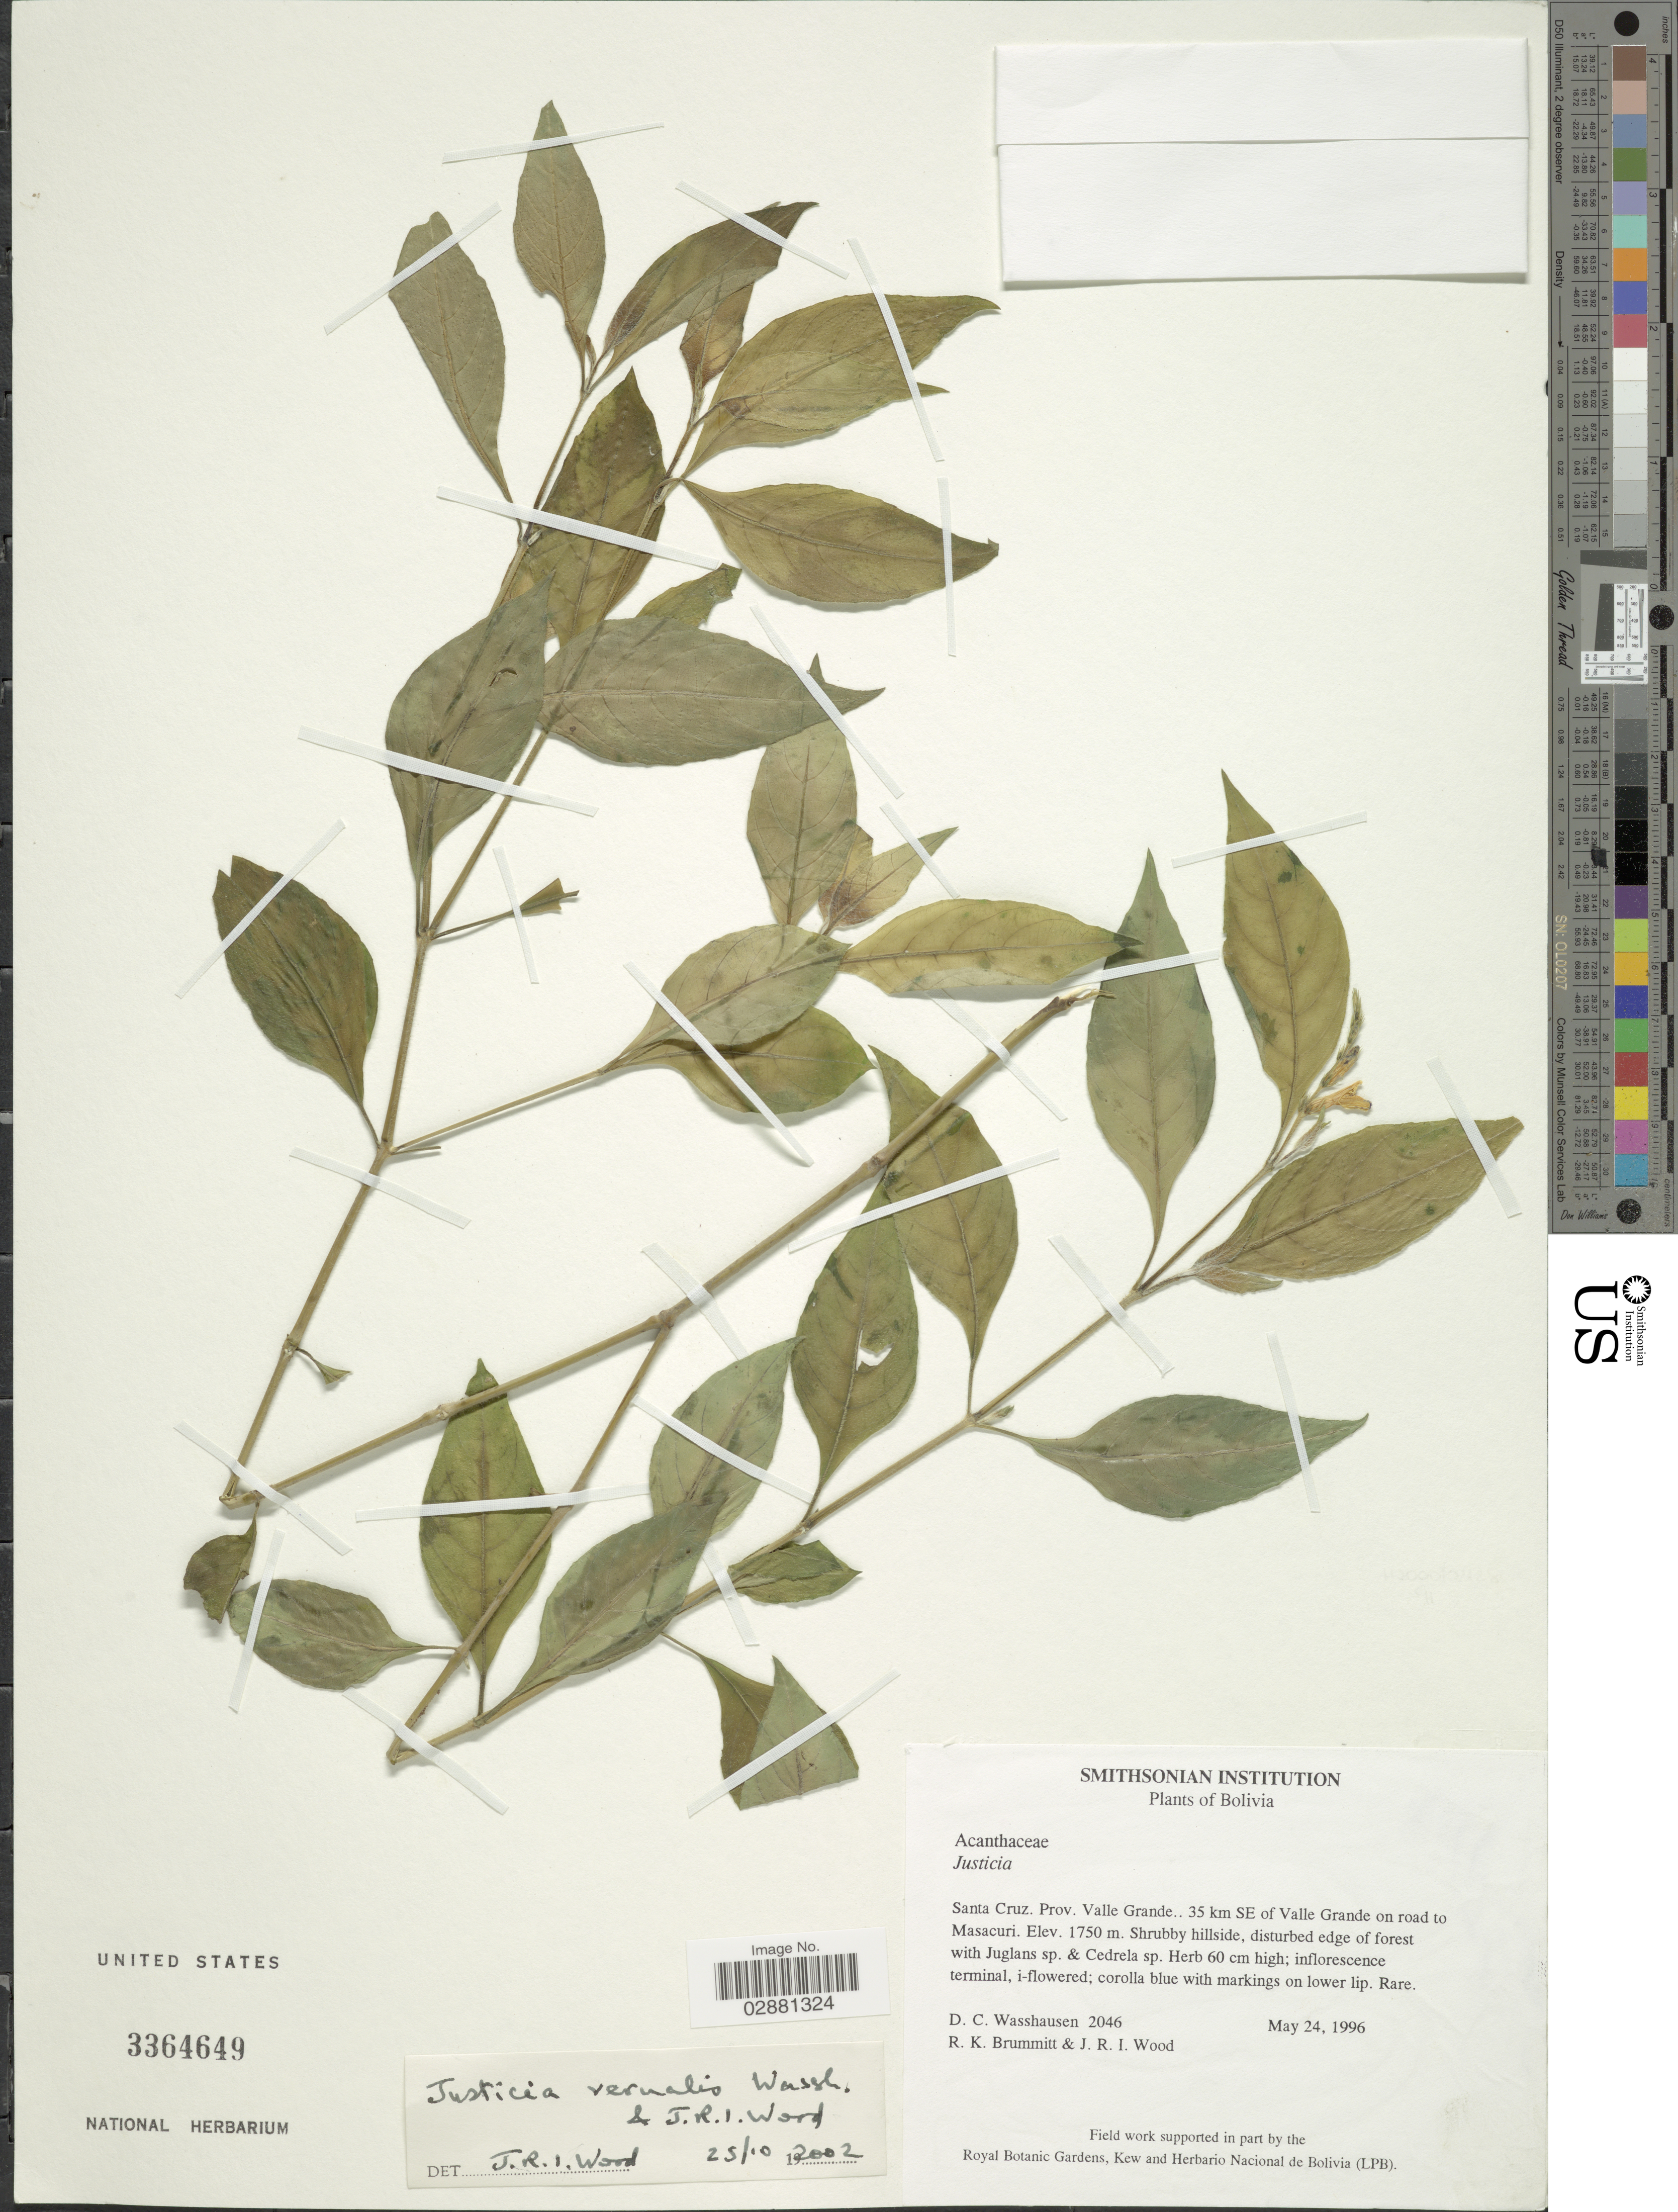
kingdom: Plantae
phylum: Tracheophyta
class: Magnoliopsida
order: Lamiales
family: Acanthaceae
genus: Justicia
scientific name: Justicia vernalis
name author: Wassh. & J.R.I. Wood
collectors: D. C. Wasshausen, R. Brummitt & J. R. I. Wood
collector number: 2046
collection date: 1996-05-24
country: Bolivia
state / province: Santa Cruz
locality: Santa Cruz, Prov. Valle Grande, 35 km SE of Valle Grande on road to Masacuri.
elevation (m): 1750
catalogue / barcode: US 3364649